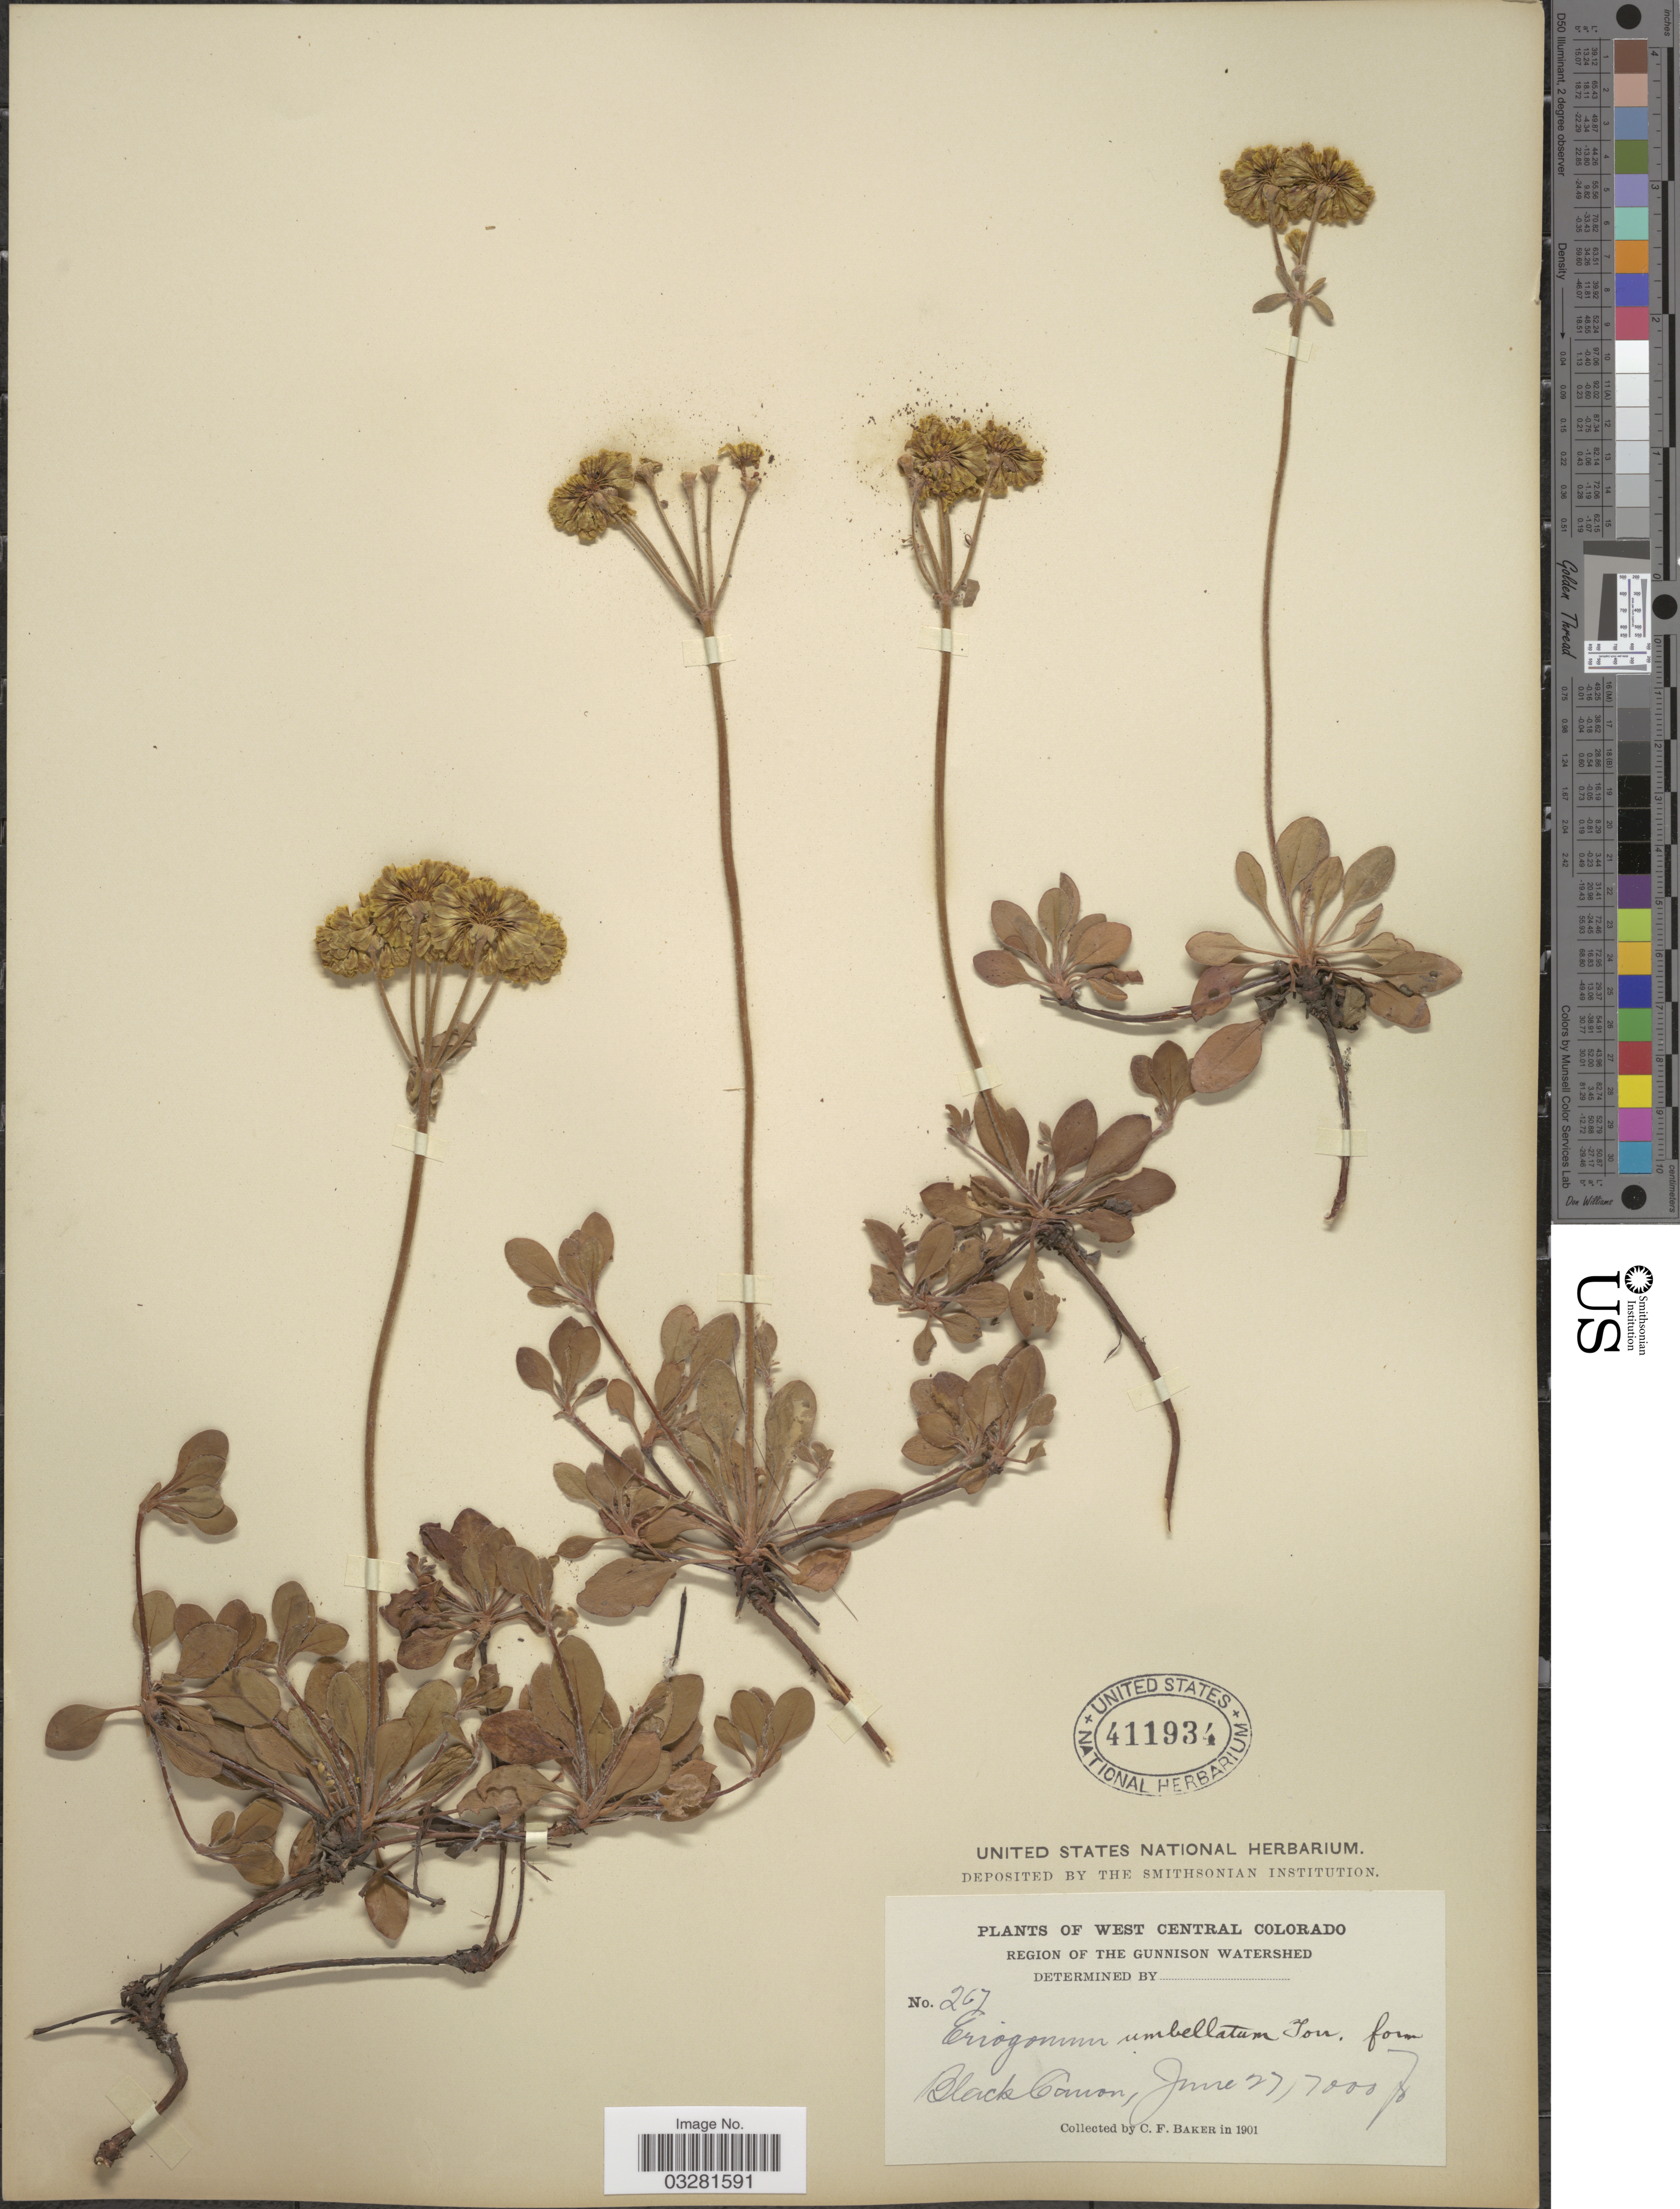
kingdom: Plantae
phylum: Tracheophyta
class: Magnoliopsida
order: Caryophyllales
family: Polygonaceae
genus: Eriogonum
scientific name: Eriogonum umbellatum var. intectum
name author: A. Nelson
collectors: C. F. Baker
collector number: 267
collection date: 1901-06-27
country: United States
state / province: Colorado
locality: West Central Colorado. Region of The Gunnison Watershed. Black Canon.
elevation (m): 2134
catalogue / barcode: US 411934